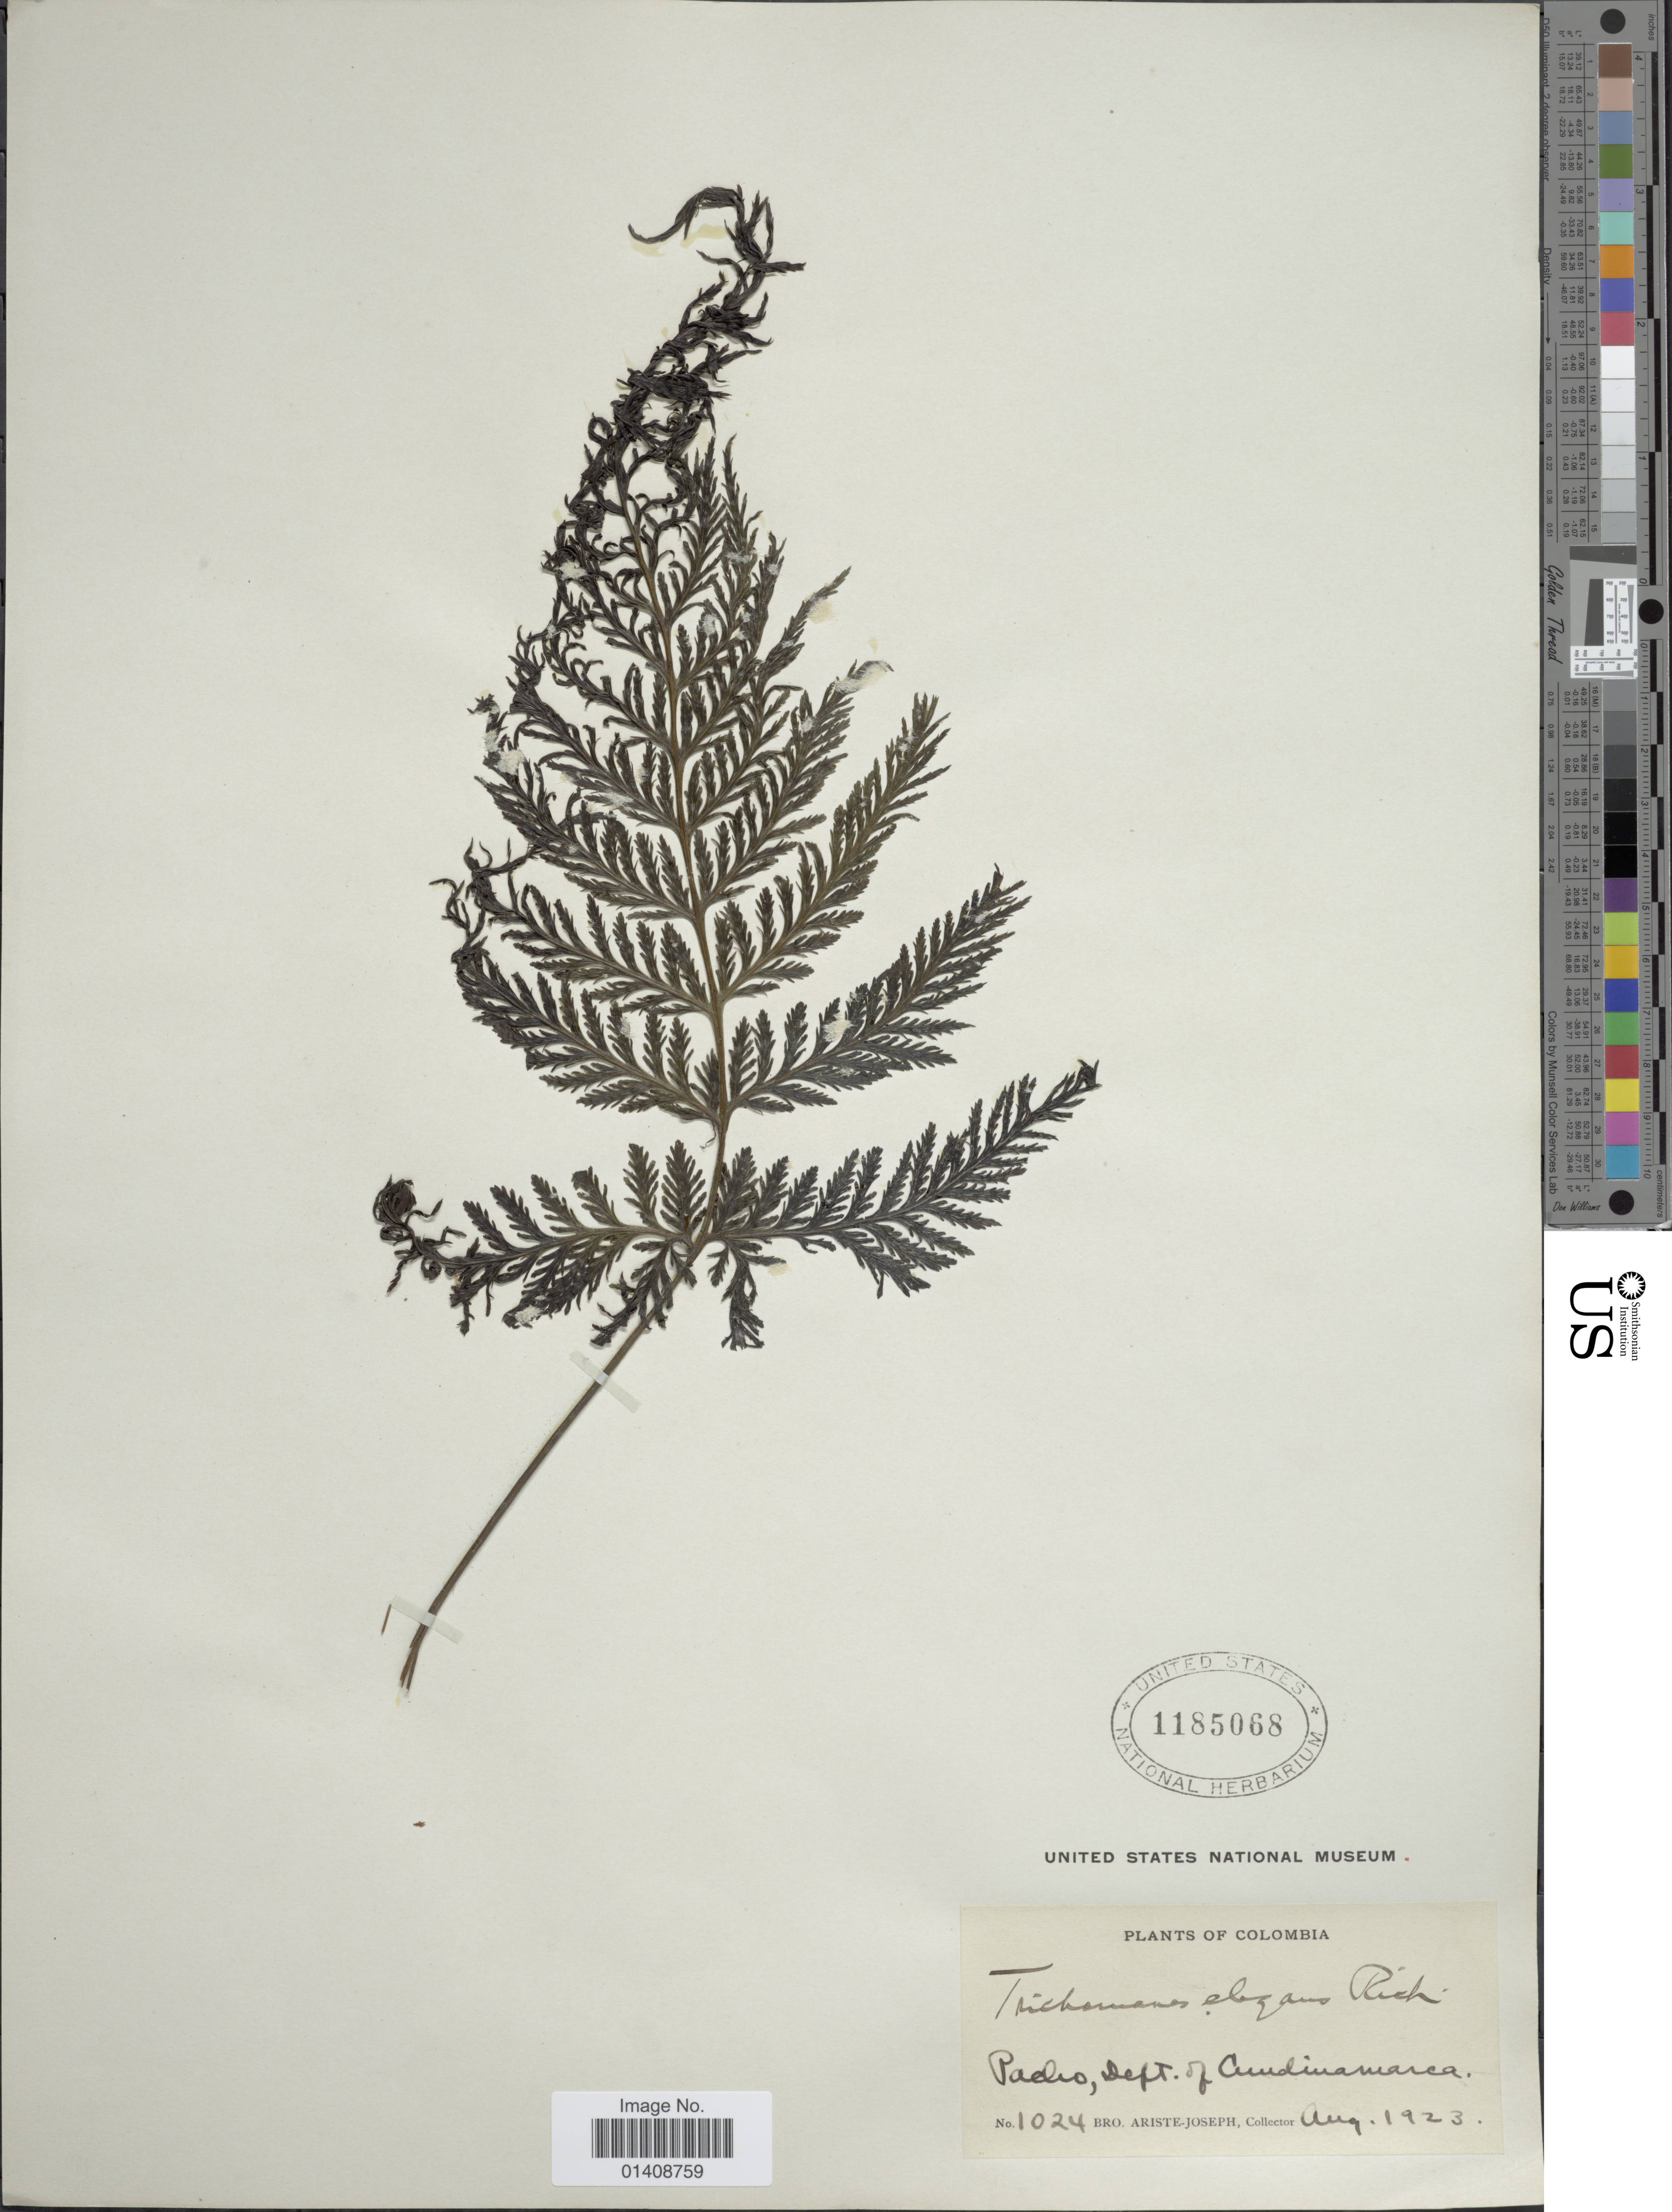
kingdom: Plantae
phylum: Tracheophyta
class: Polypodiopsida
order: Hymenophyllales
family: Hymenophyllaceae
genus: Trichomanes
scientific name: Trichomanes elegans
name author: Rich.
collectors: Bro. Ariste-Joseph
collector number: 1024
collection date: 1923-08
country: Colombia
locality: Pacho, Dept. of Cundinamarca.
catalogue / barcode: US 1185068